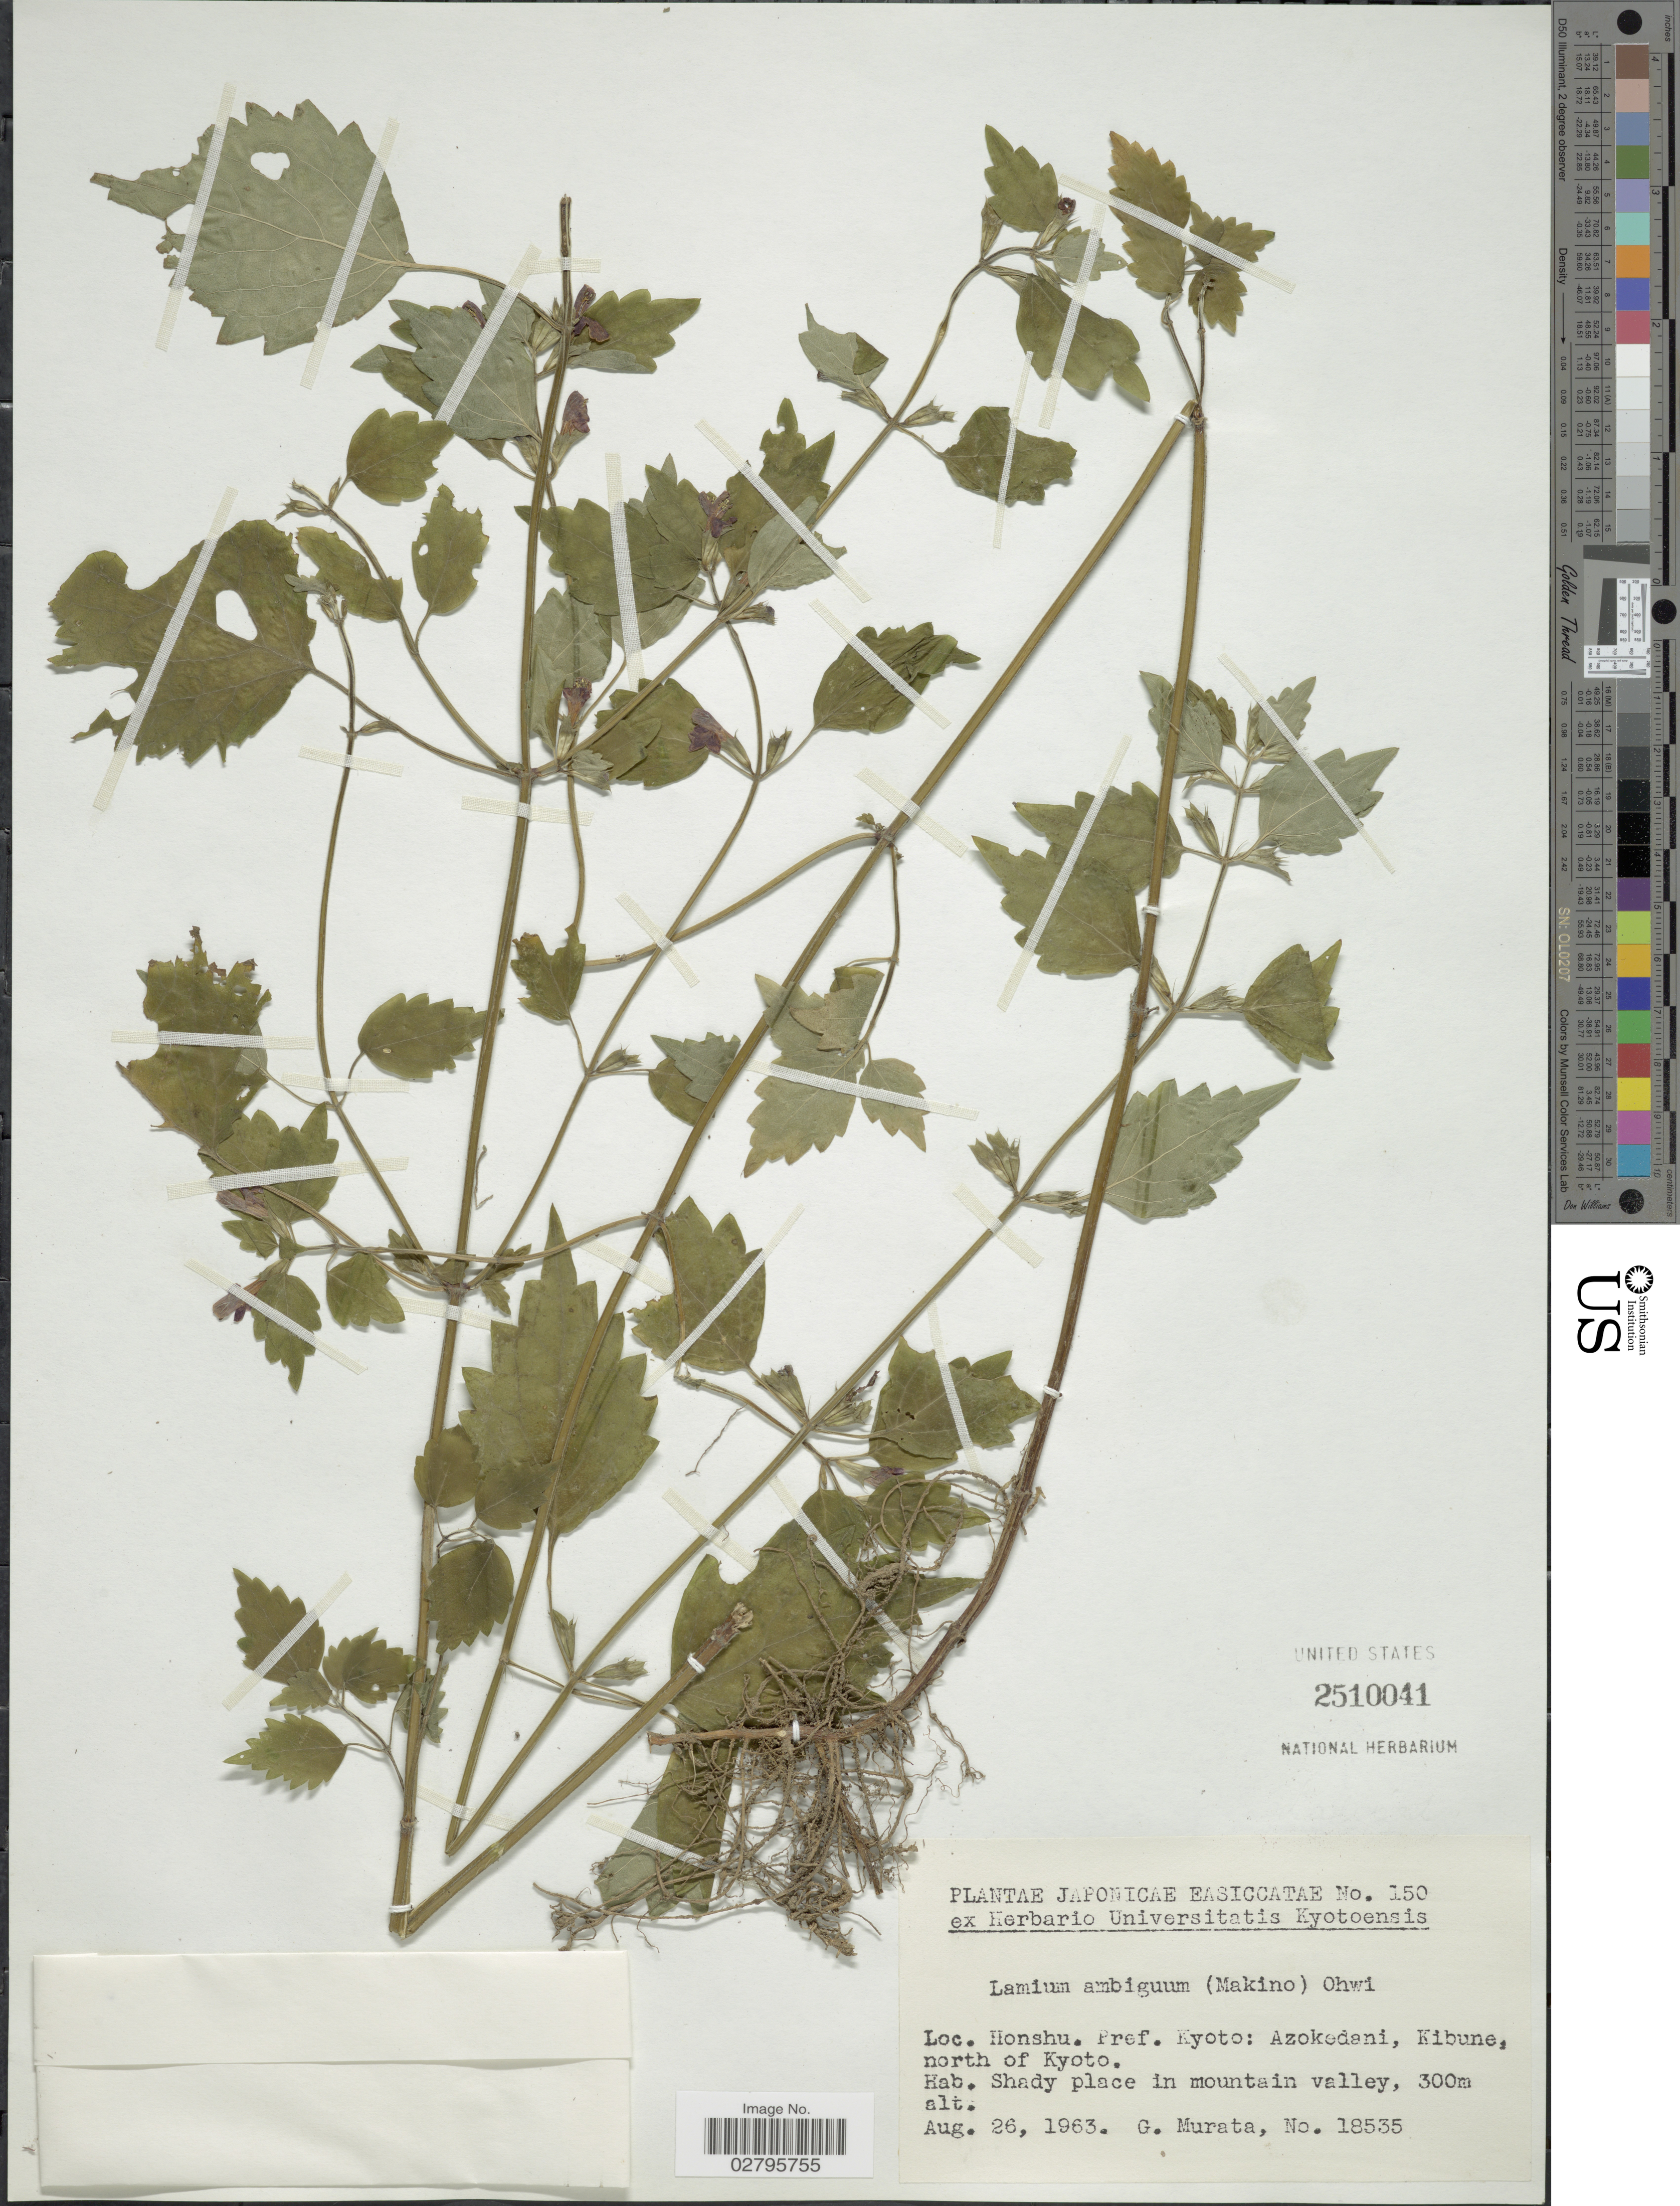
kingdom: Plantae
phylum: Tracheophyta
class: Magnoliopsida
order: Lamiales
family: Lamiaceae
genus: Loxocalyx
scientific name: Loxocalyx ambiguus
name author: (Makino) Makino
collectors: G. Murata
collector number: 18535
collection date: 1963-08-26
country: Japan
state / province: Kyoto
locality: Honshu. Pref. Kyoto: Azokedani, Kibune, north of Kyoto.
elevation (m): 300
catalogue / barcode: US 2510041